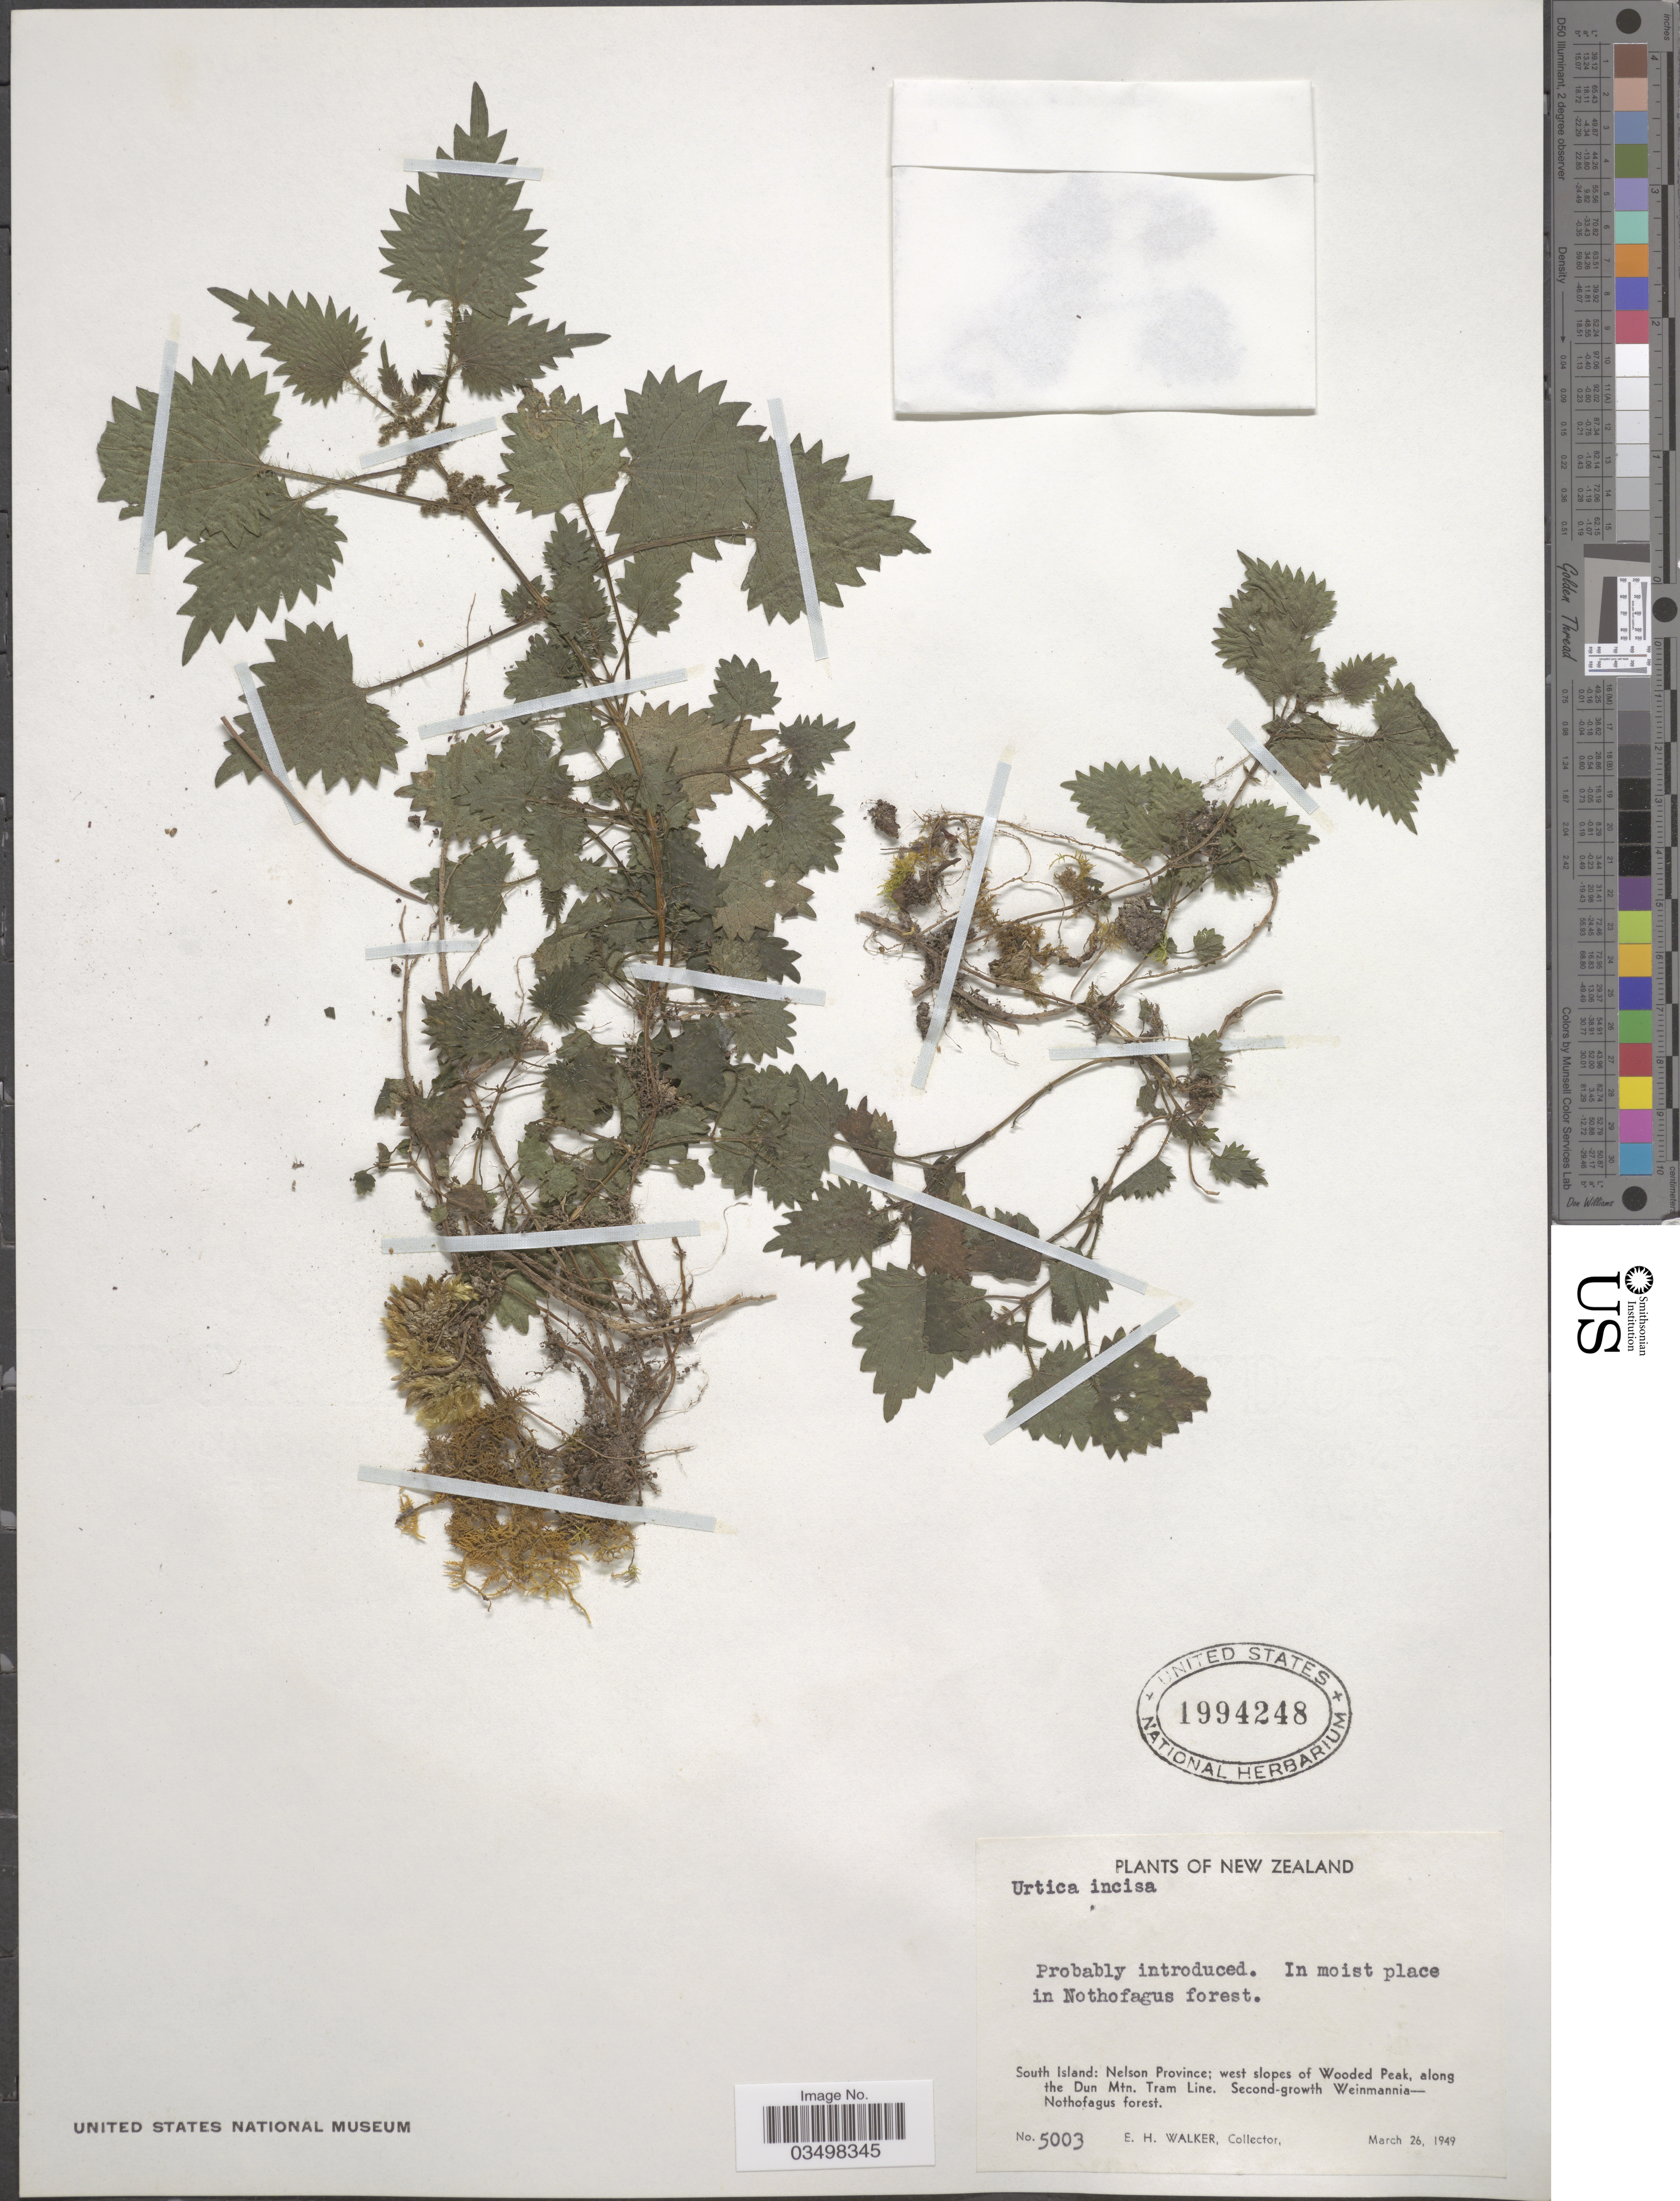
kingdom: Plantae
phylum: Tracheophyta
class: Magnoliopsida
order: Rosales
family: Urticaceae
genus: Urtica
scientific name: Urtica incisa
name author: Poir.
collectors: E. H. Walker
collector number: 5003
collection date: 1949-03-26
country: New Zealand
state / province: Nelson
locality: South Island: Nelson Province; west slopes of Wooded Peak, along the Dun Mtn. Tram Line. Second-growth Weinmannia- Nothofagus forest.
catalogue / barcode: US 1994248